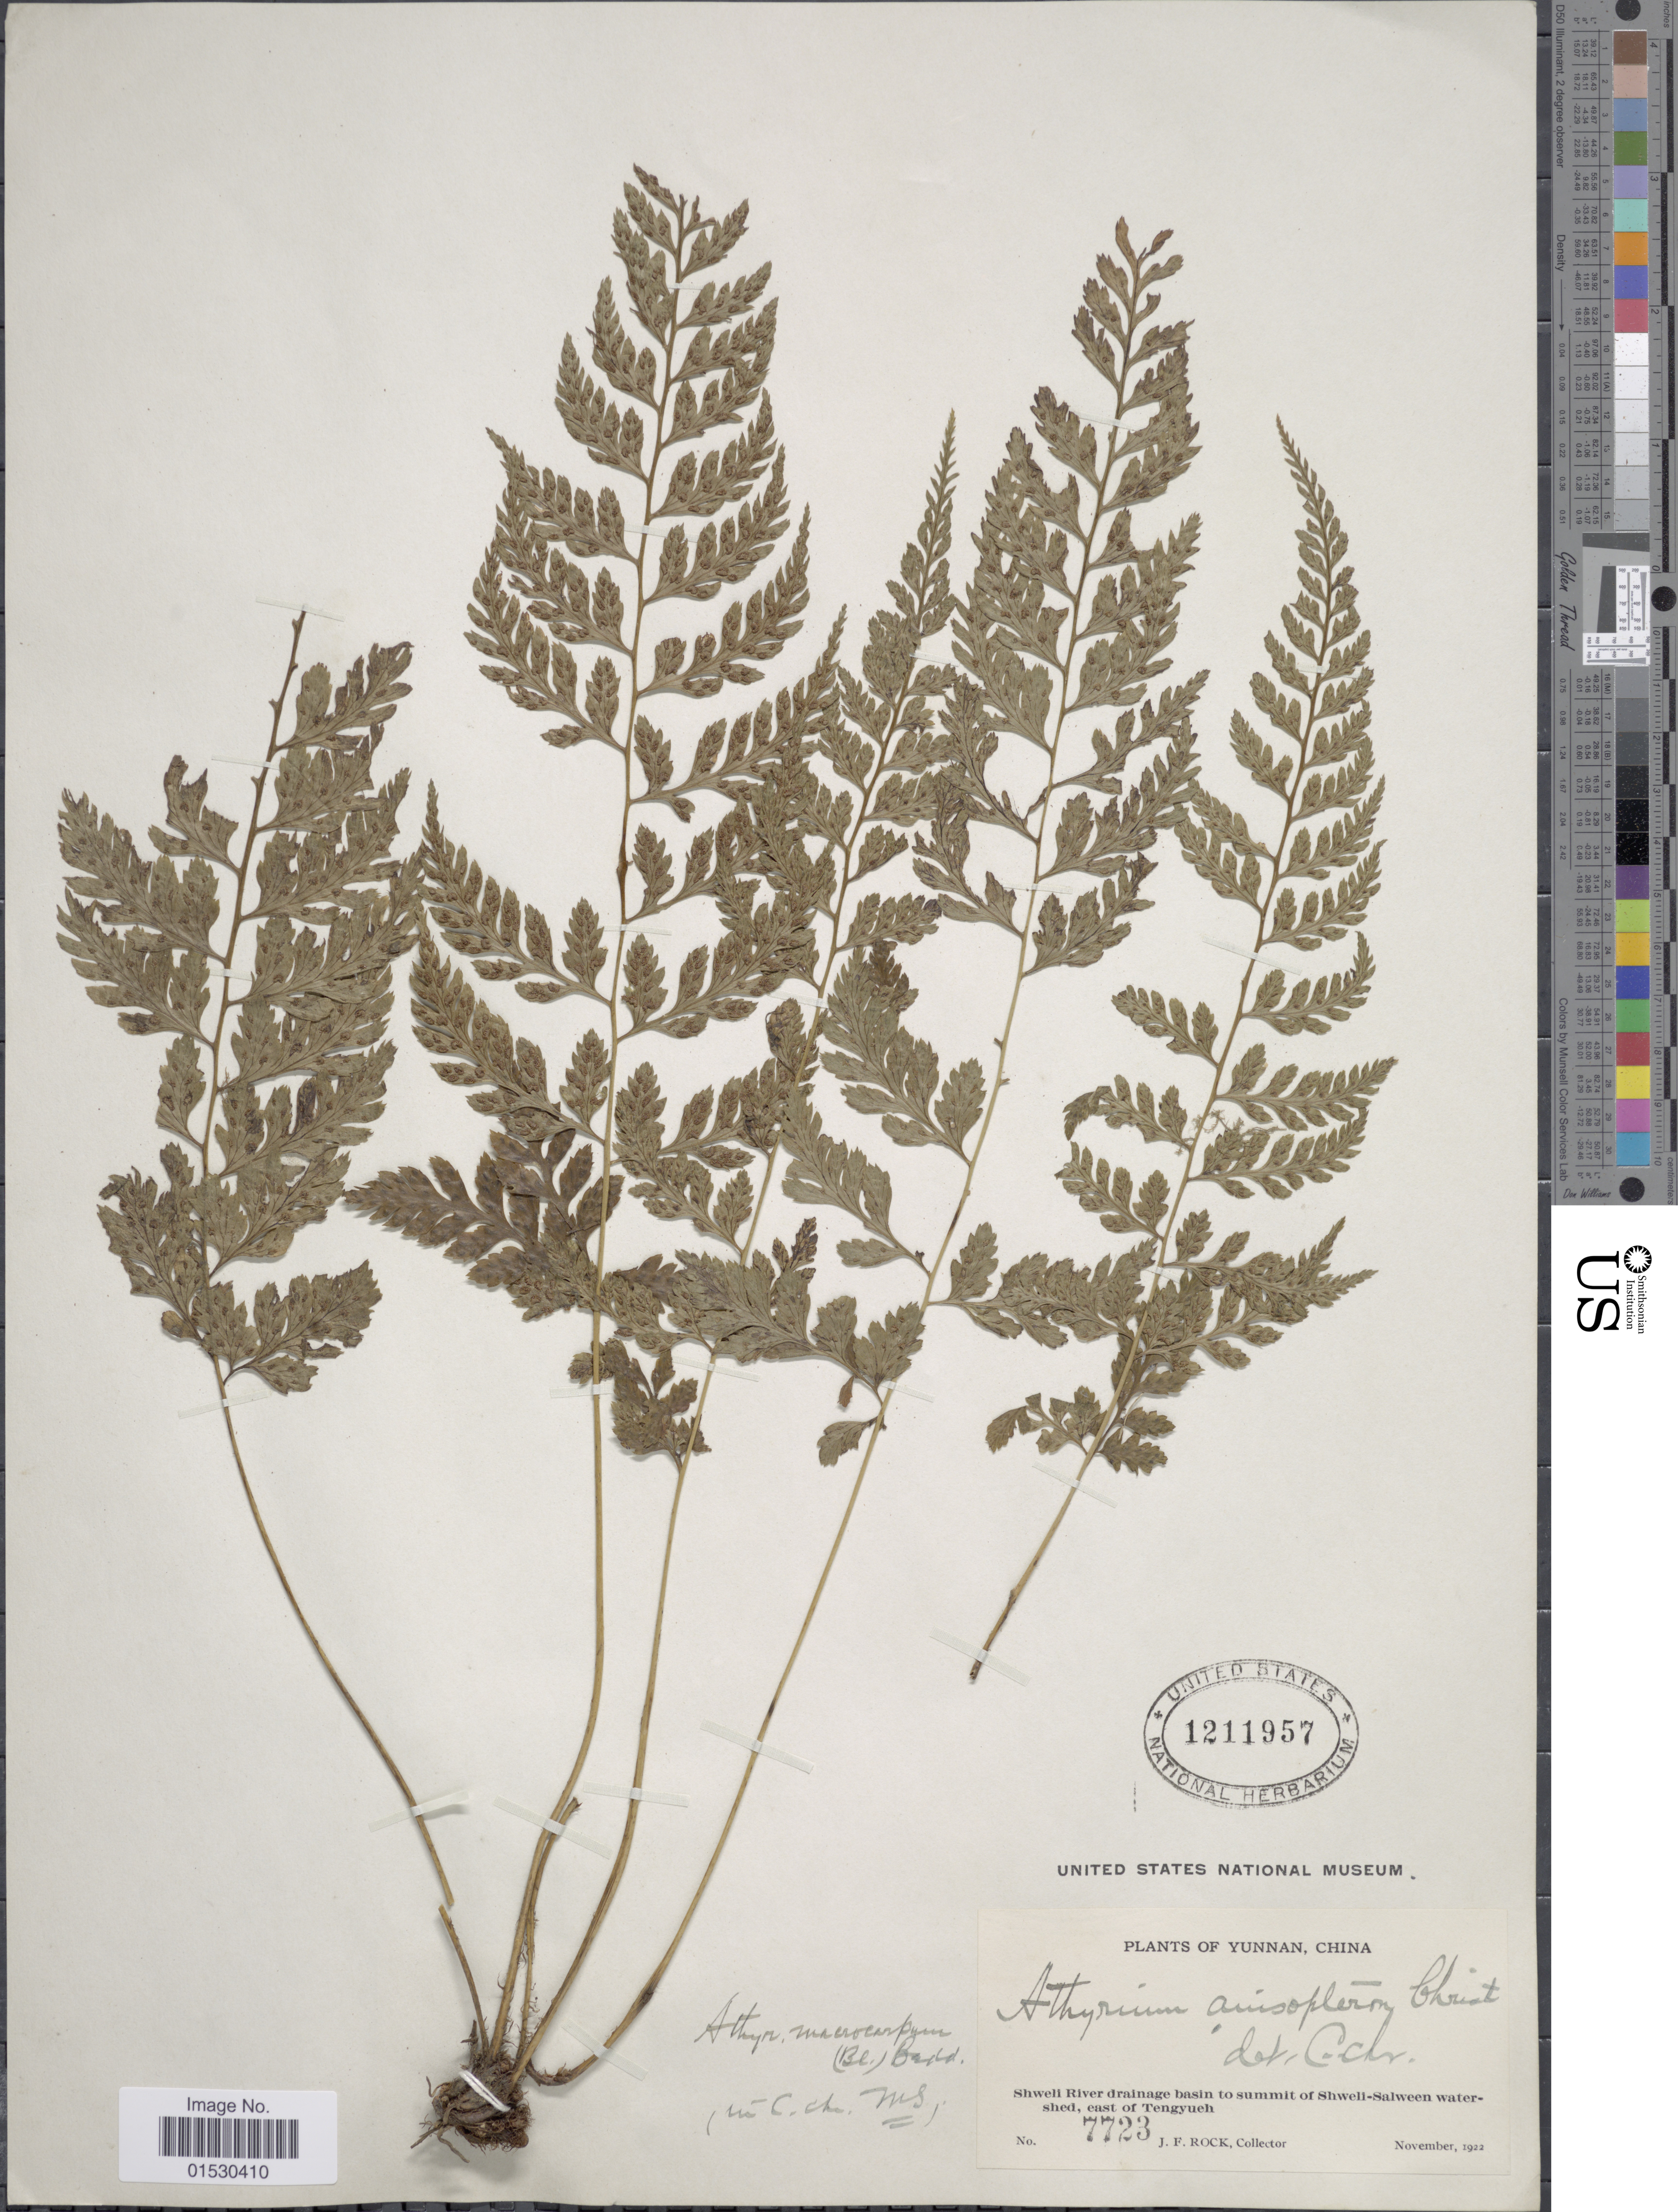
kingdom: Plantae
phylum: Tracheophyta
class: Polypodiopsida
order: Polypodiales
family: Athyriaceae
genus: Athyrium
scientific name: Athyrium anisopterum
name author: Christ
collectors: J. Rock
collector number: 7723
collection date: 1922-11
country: China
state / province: Yunnan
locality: Shweli River drainage basin to summit of Shweli - Salween watershed, east of Tengyuch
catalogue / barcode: US 1211957